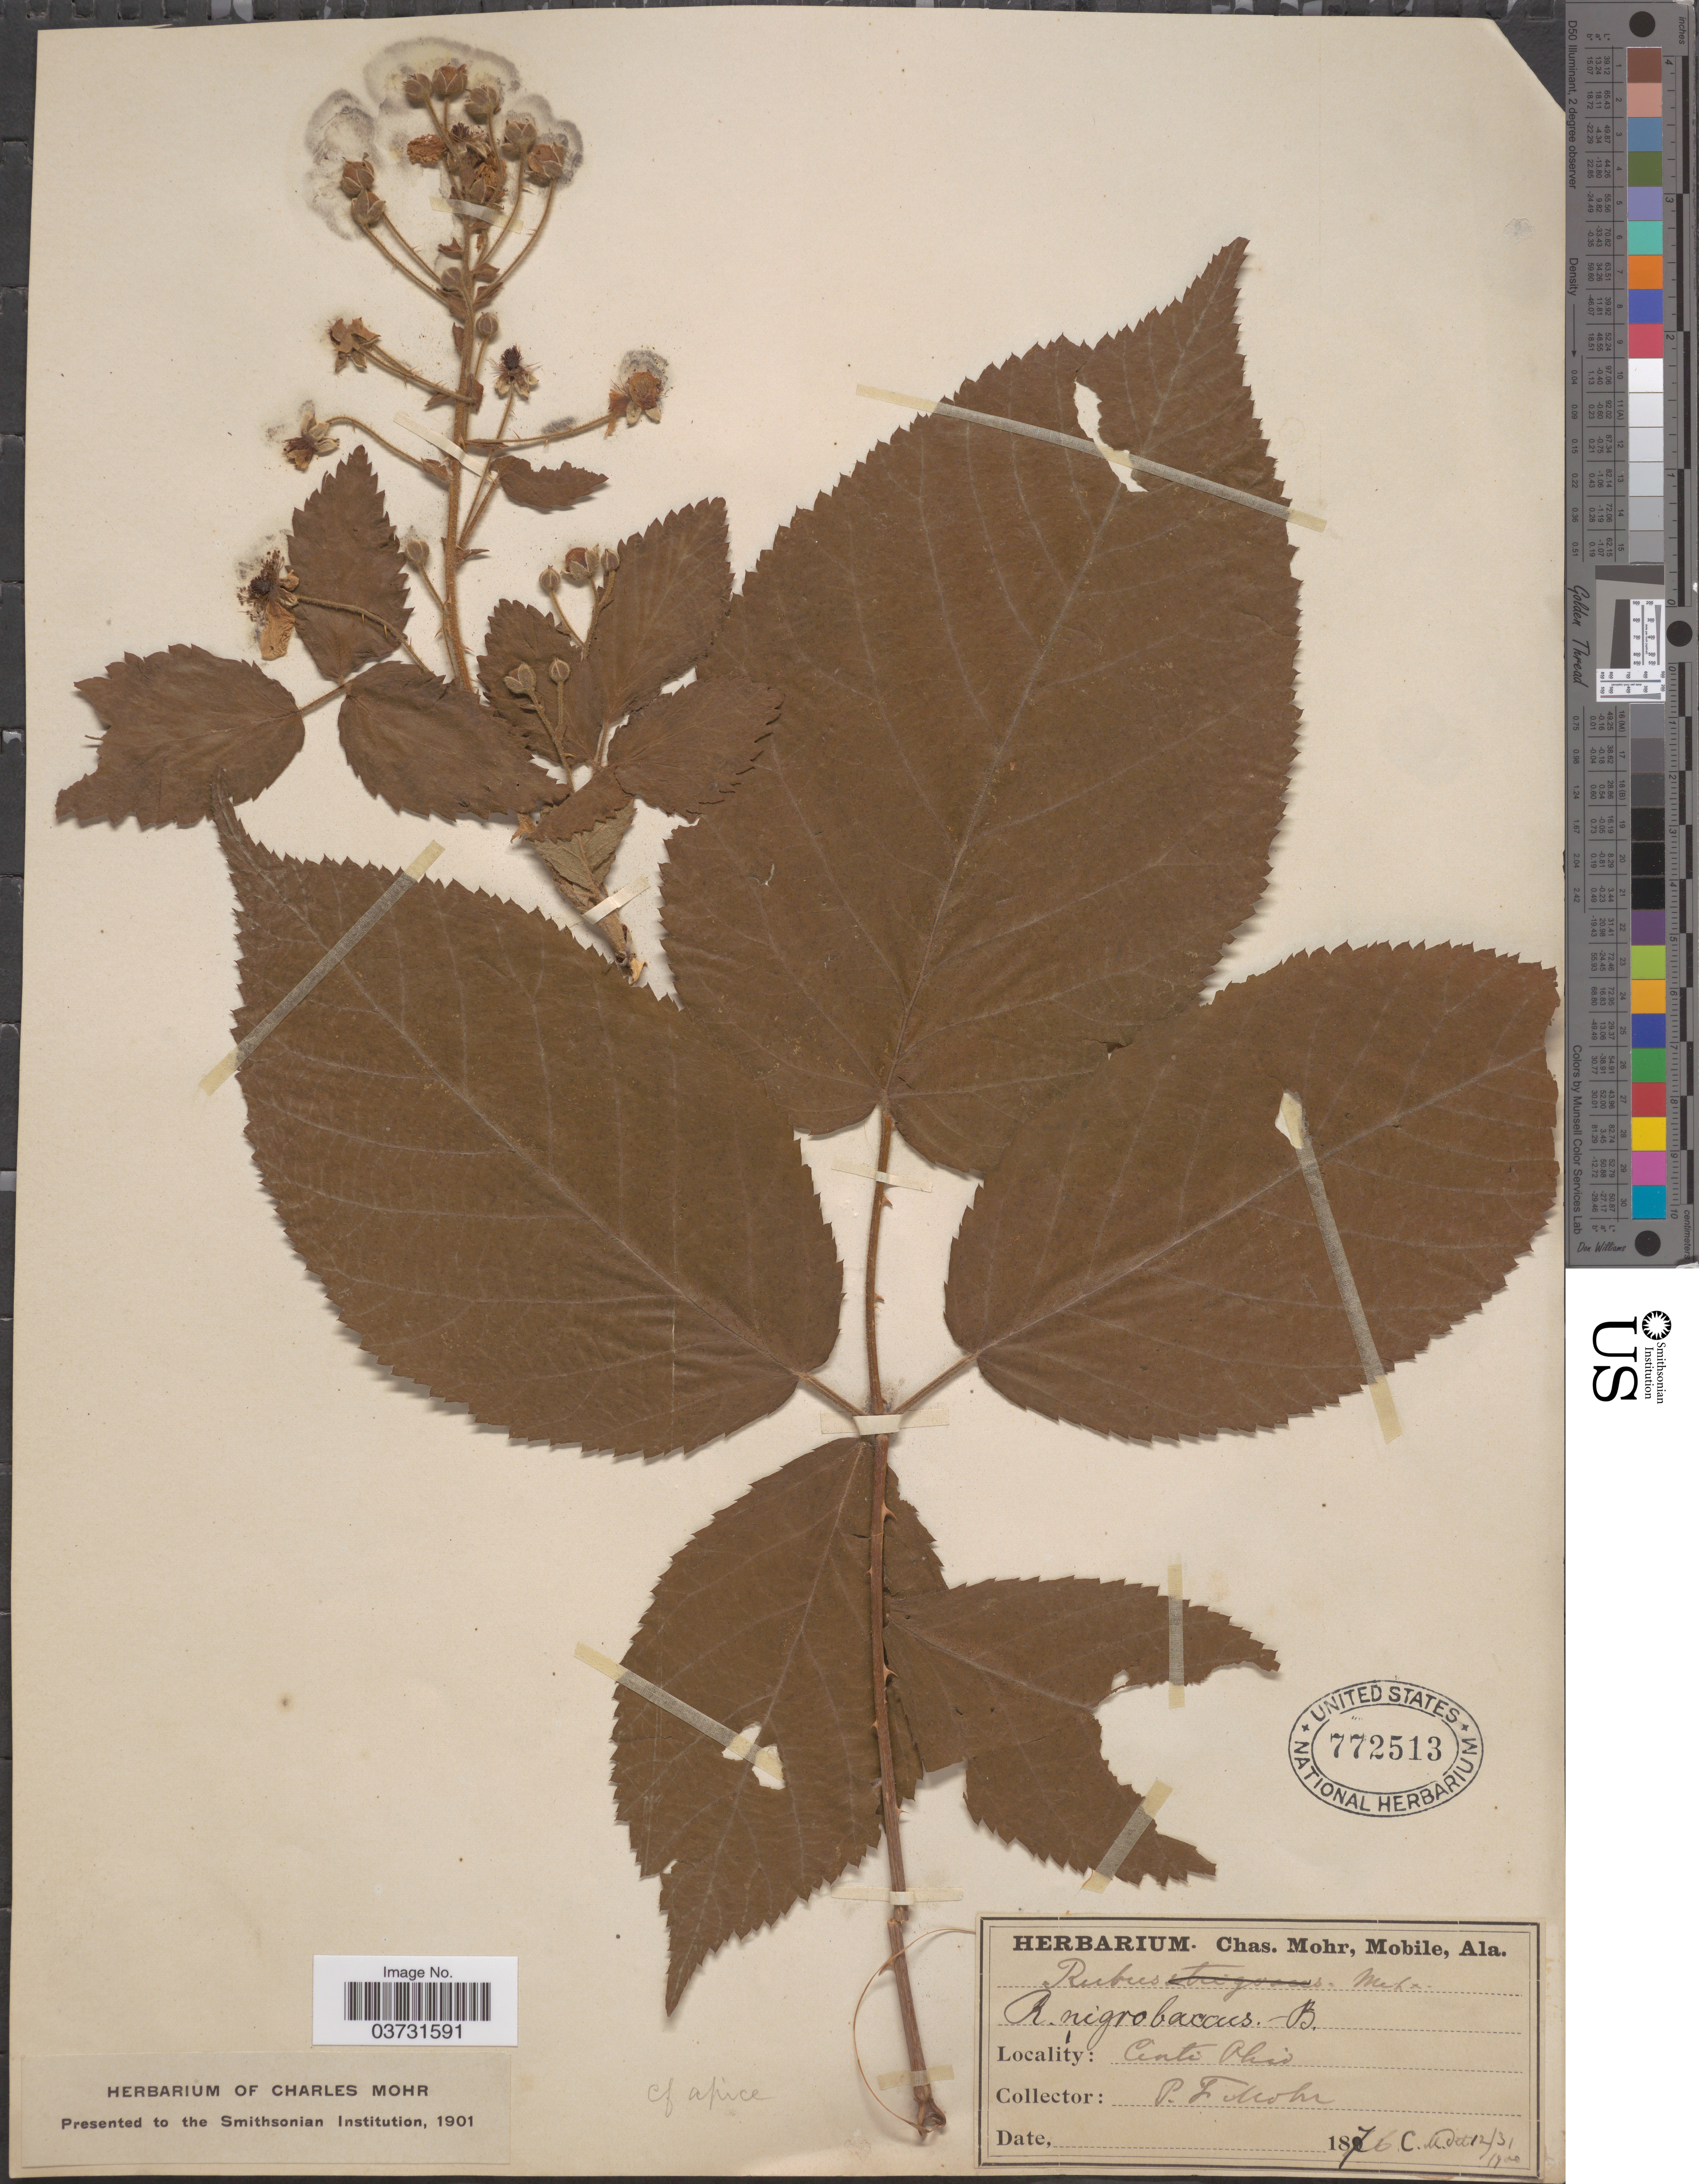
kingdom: Plantae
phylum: Tracheophyta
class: Magnoliopsida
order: Rosales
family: Rosaceae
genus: Rubus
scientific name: Rubus nigrobaccus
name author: L.H. Bailey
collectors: P. F. Mohr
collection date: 1876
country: United States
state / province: Ohio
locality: Cincinnati.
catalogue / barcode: US 772513